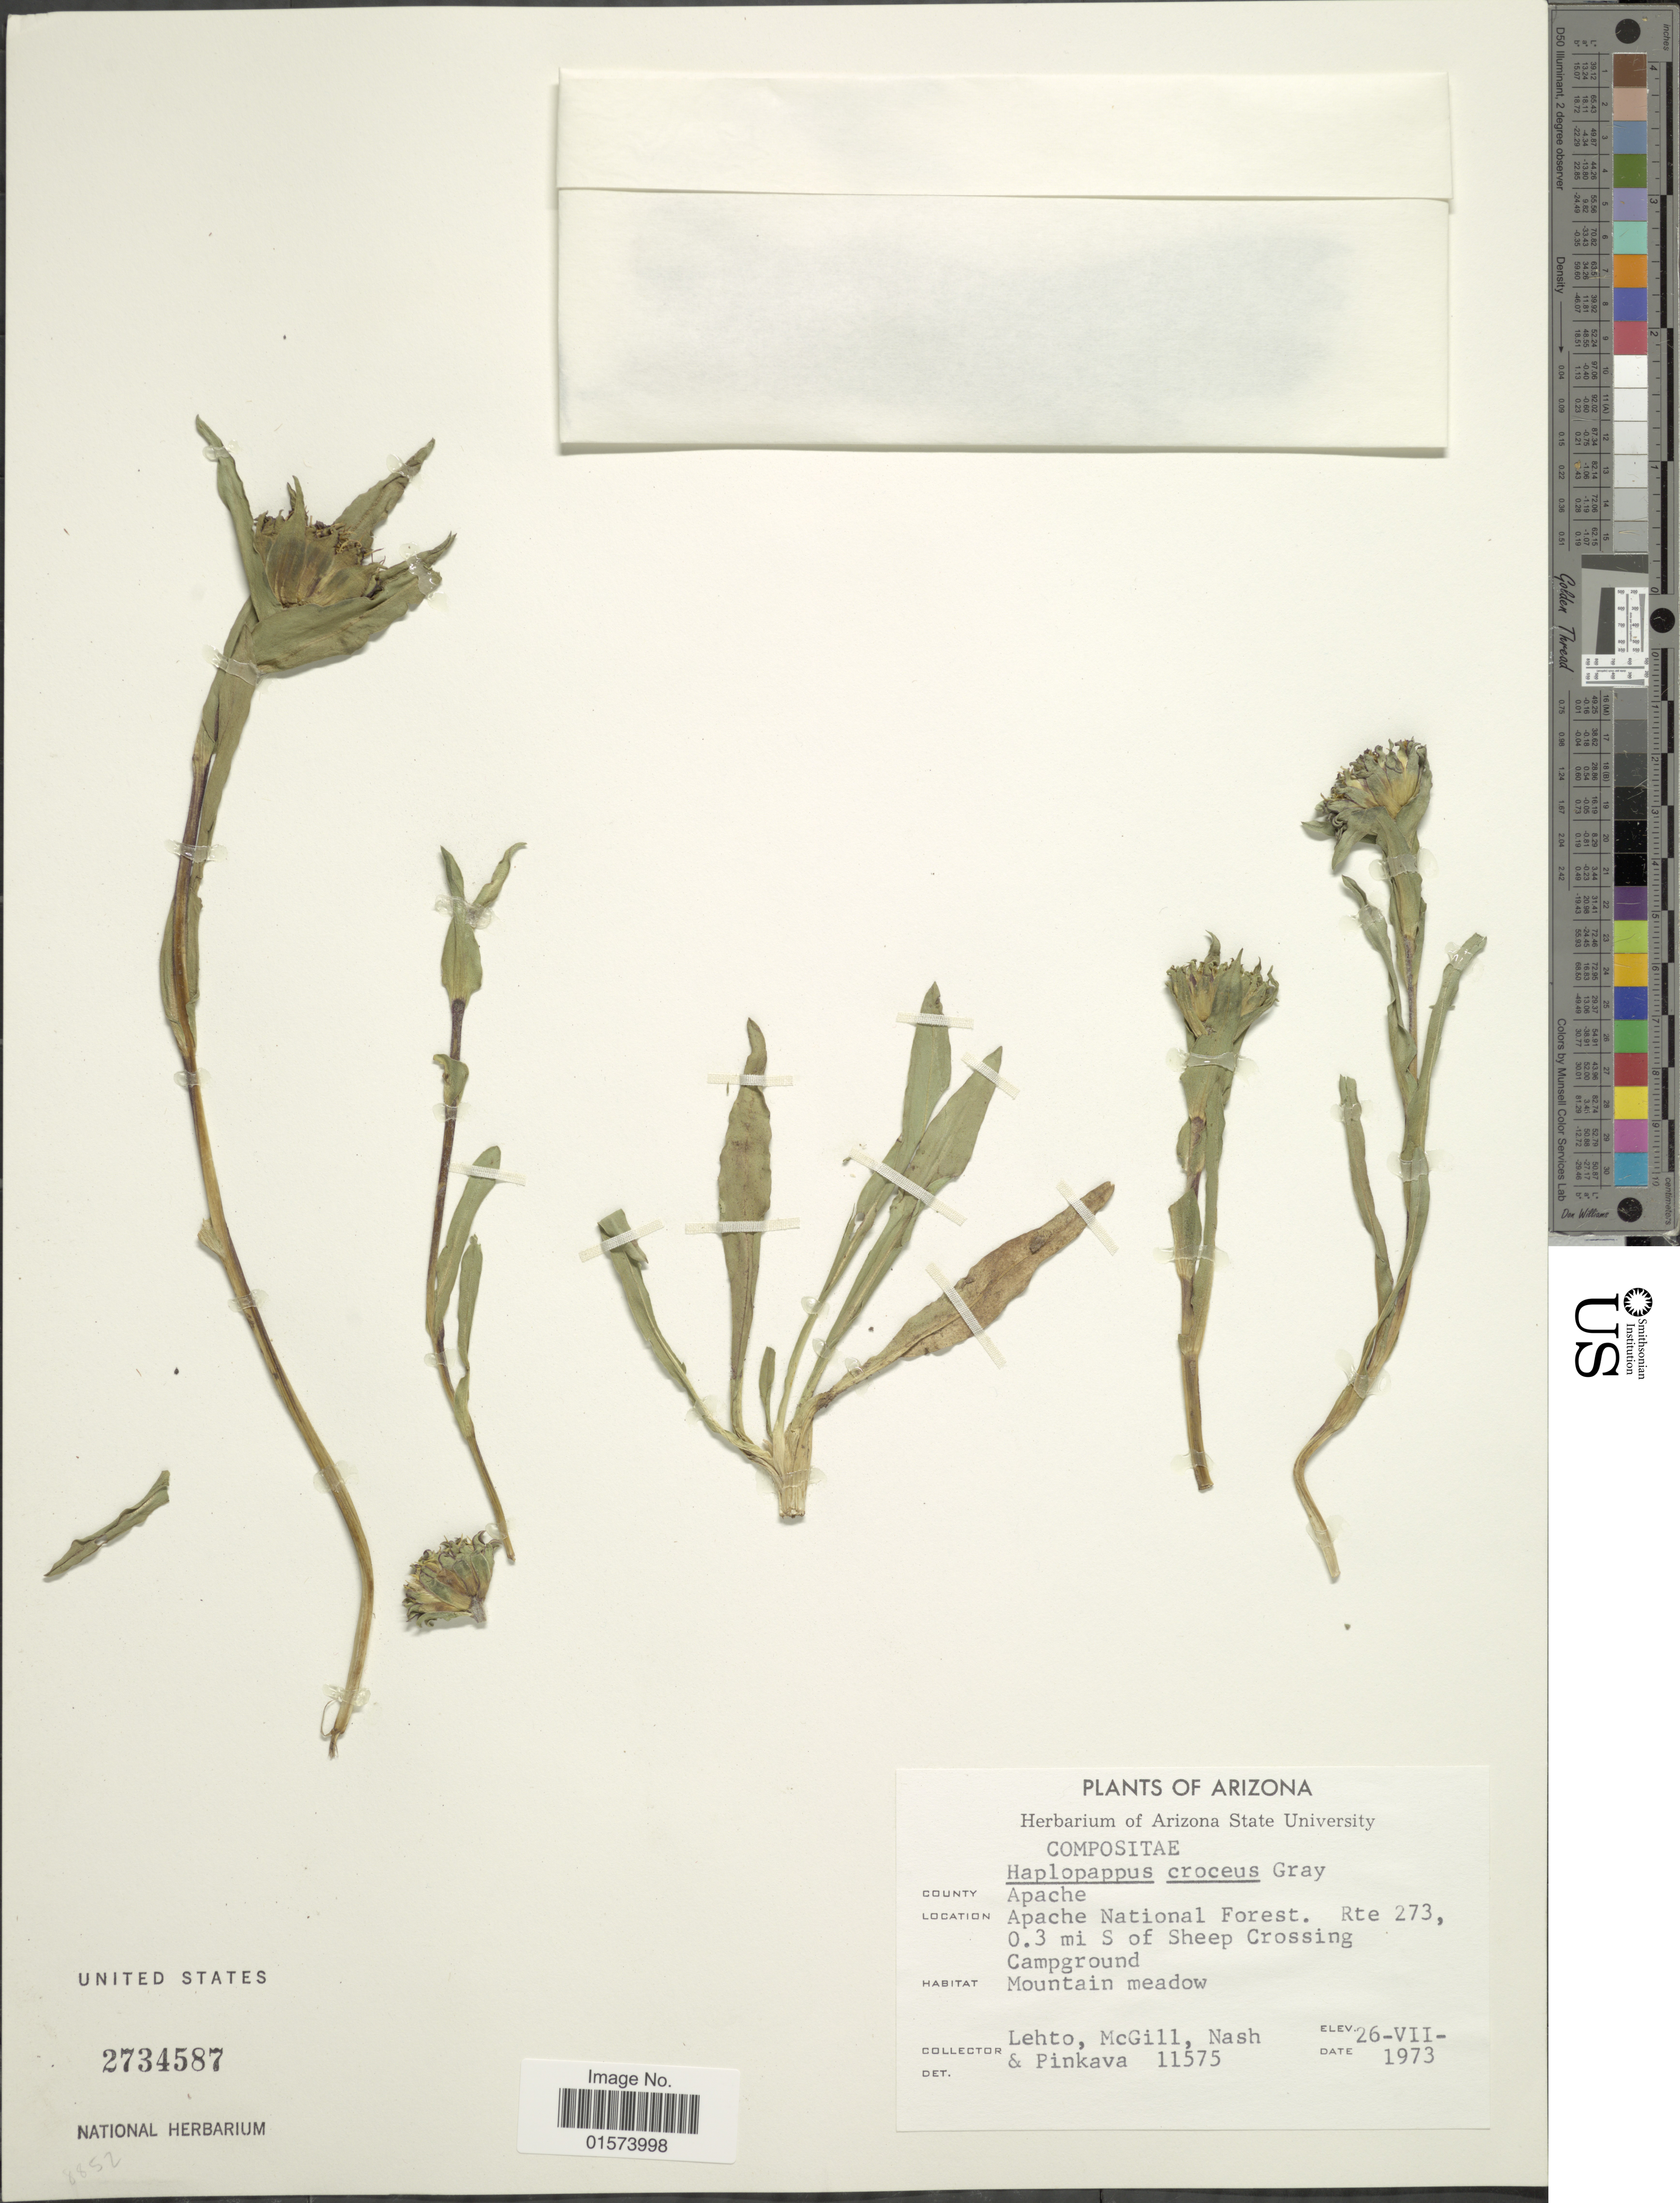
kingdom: Plantae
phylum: Tracheophyta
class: Magnoliopsida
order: Asterales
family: Asteraceae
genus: Pyrrocoma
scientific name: Pyrrocoma crocea var. crocea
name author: (A. Gray) Greene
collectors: -. Lehto, -. McGill, -- Nash & -. Pinkava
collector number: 11575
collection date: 1973-07-26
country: United States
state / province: Arizona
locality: County Apache, Apache National Forest, Rte 273, 0.3 mi S of Sheep Crossing Campground, Mountain meadow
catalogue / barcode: US 2734587